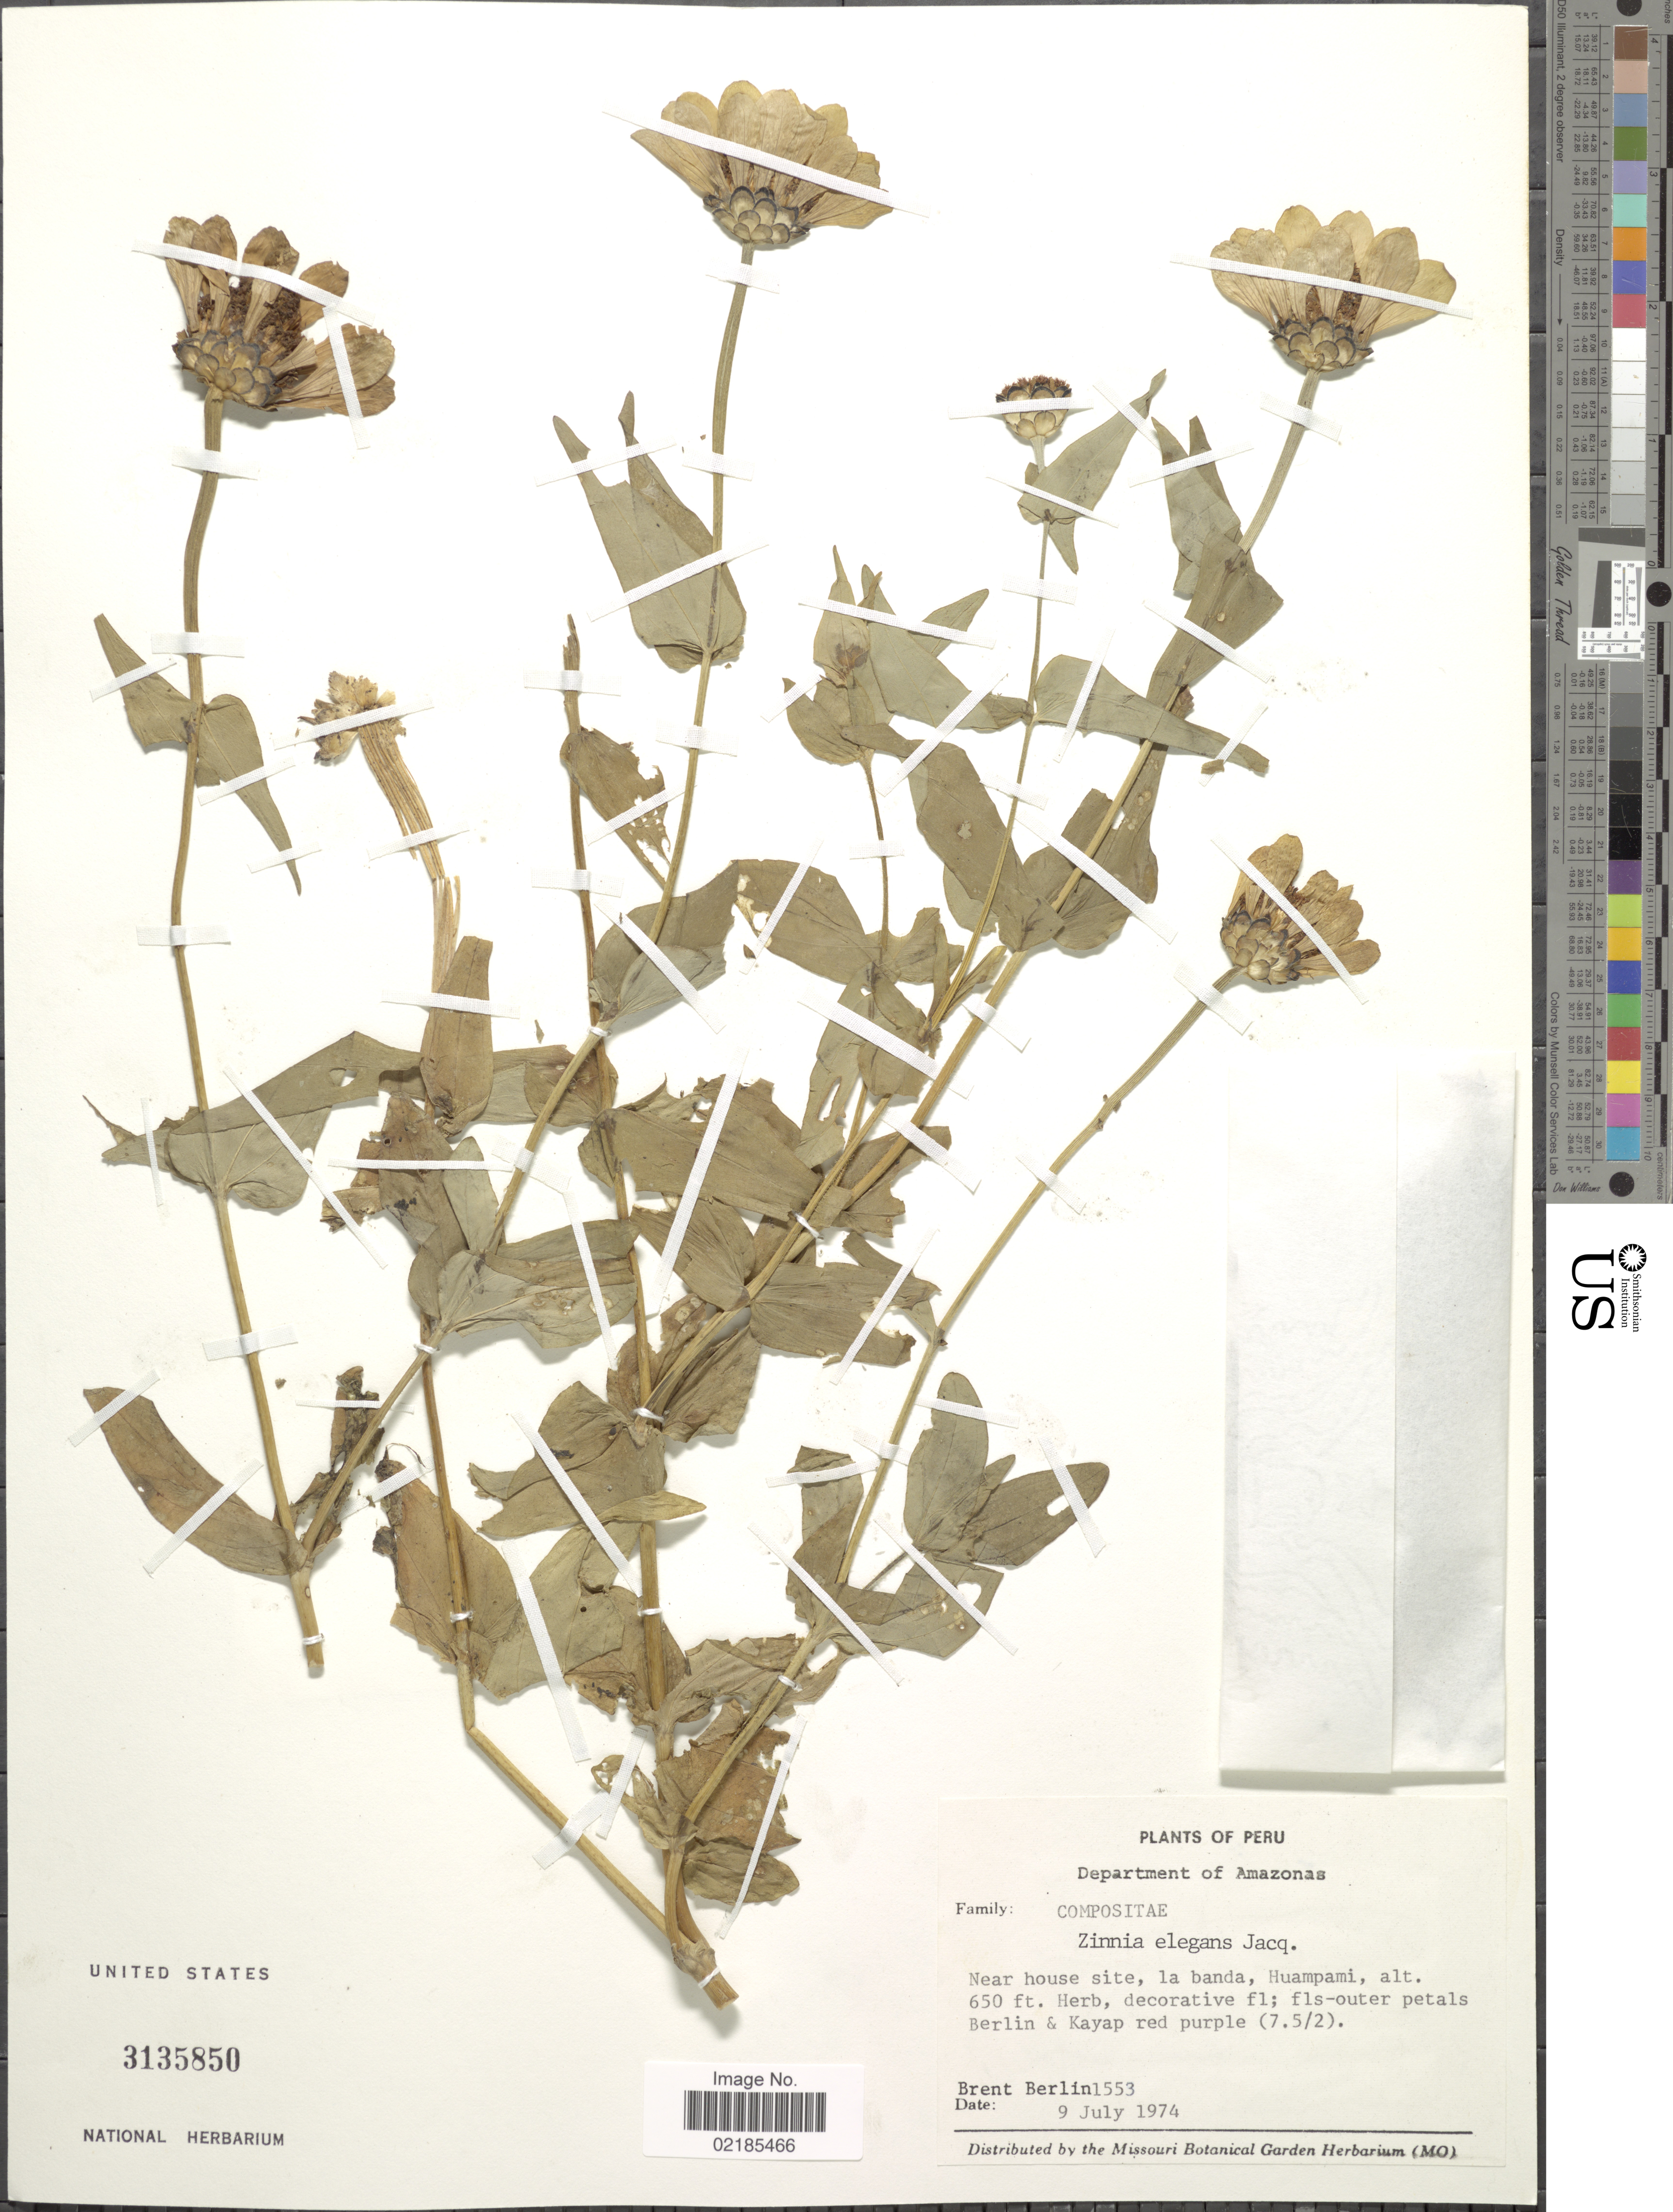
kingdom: Plantae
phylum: Tracheophyta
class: Magnoliopsida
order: Asterales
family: Asteraceae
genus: Zinnia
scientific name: Zinnia multiflora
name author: L.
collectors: B. Berlin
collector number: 1553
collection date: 1974-07-09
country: Peru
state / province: Amazonas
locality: Near house site, Huampami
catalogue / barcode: US 3135850